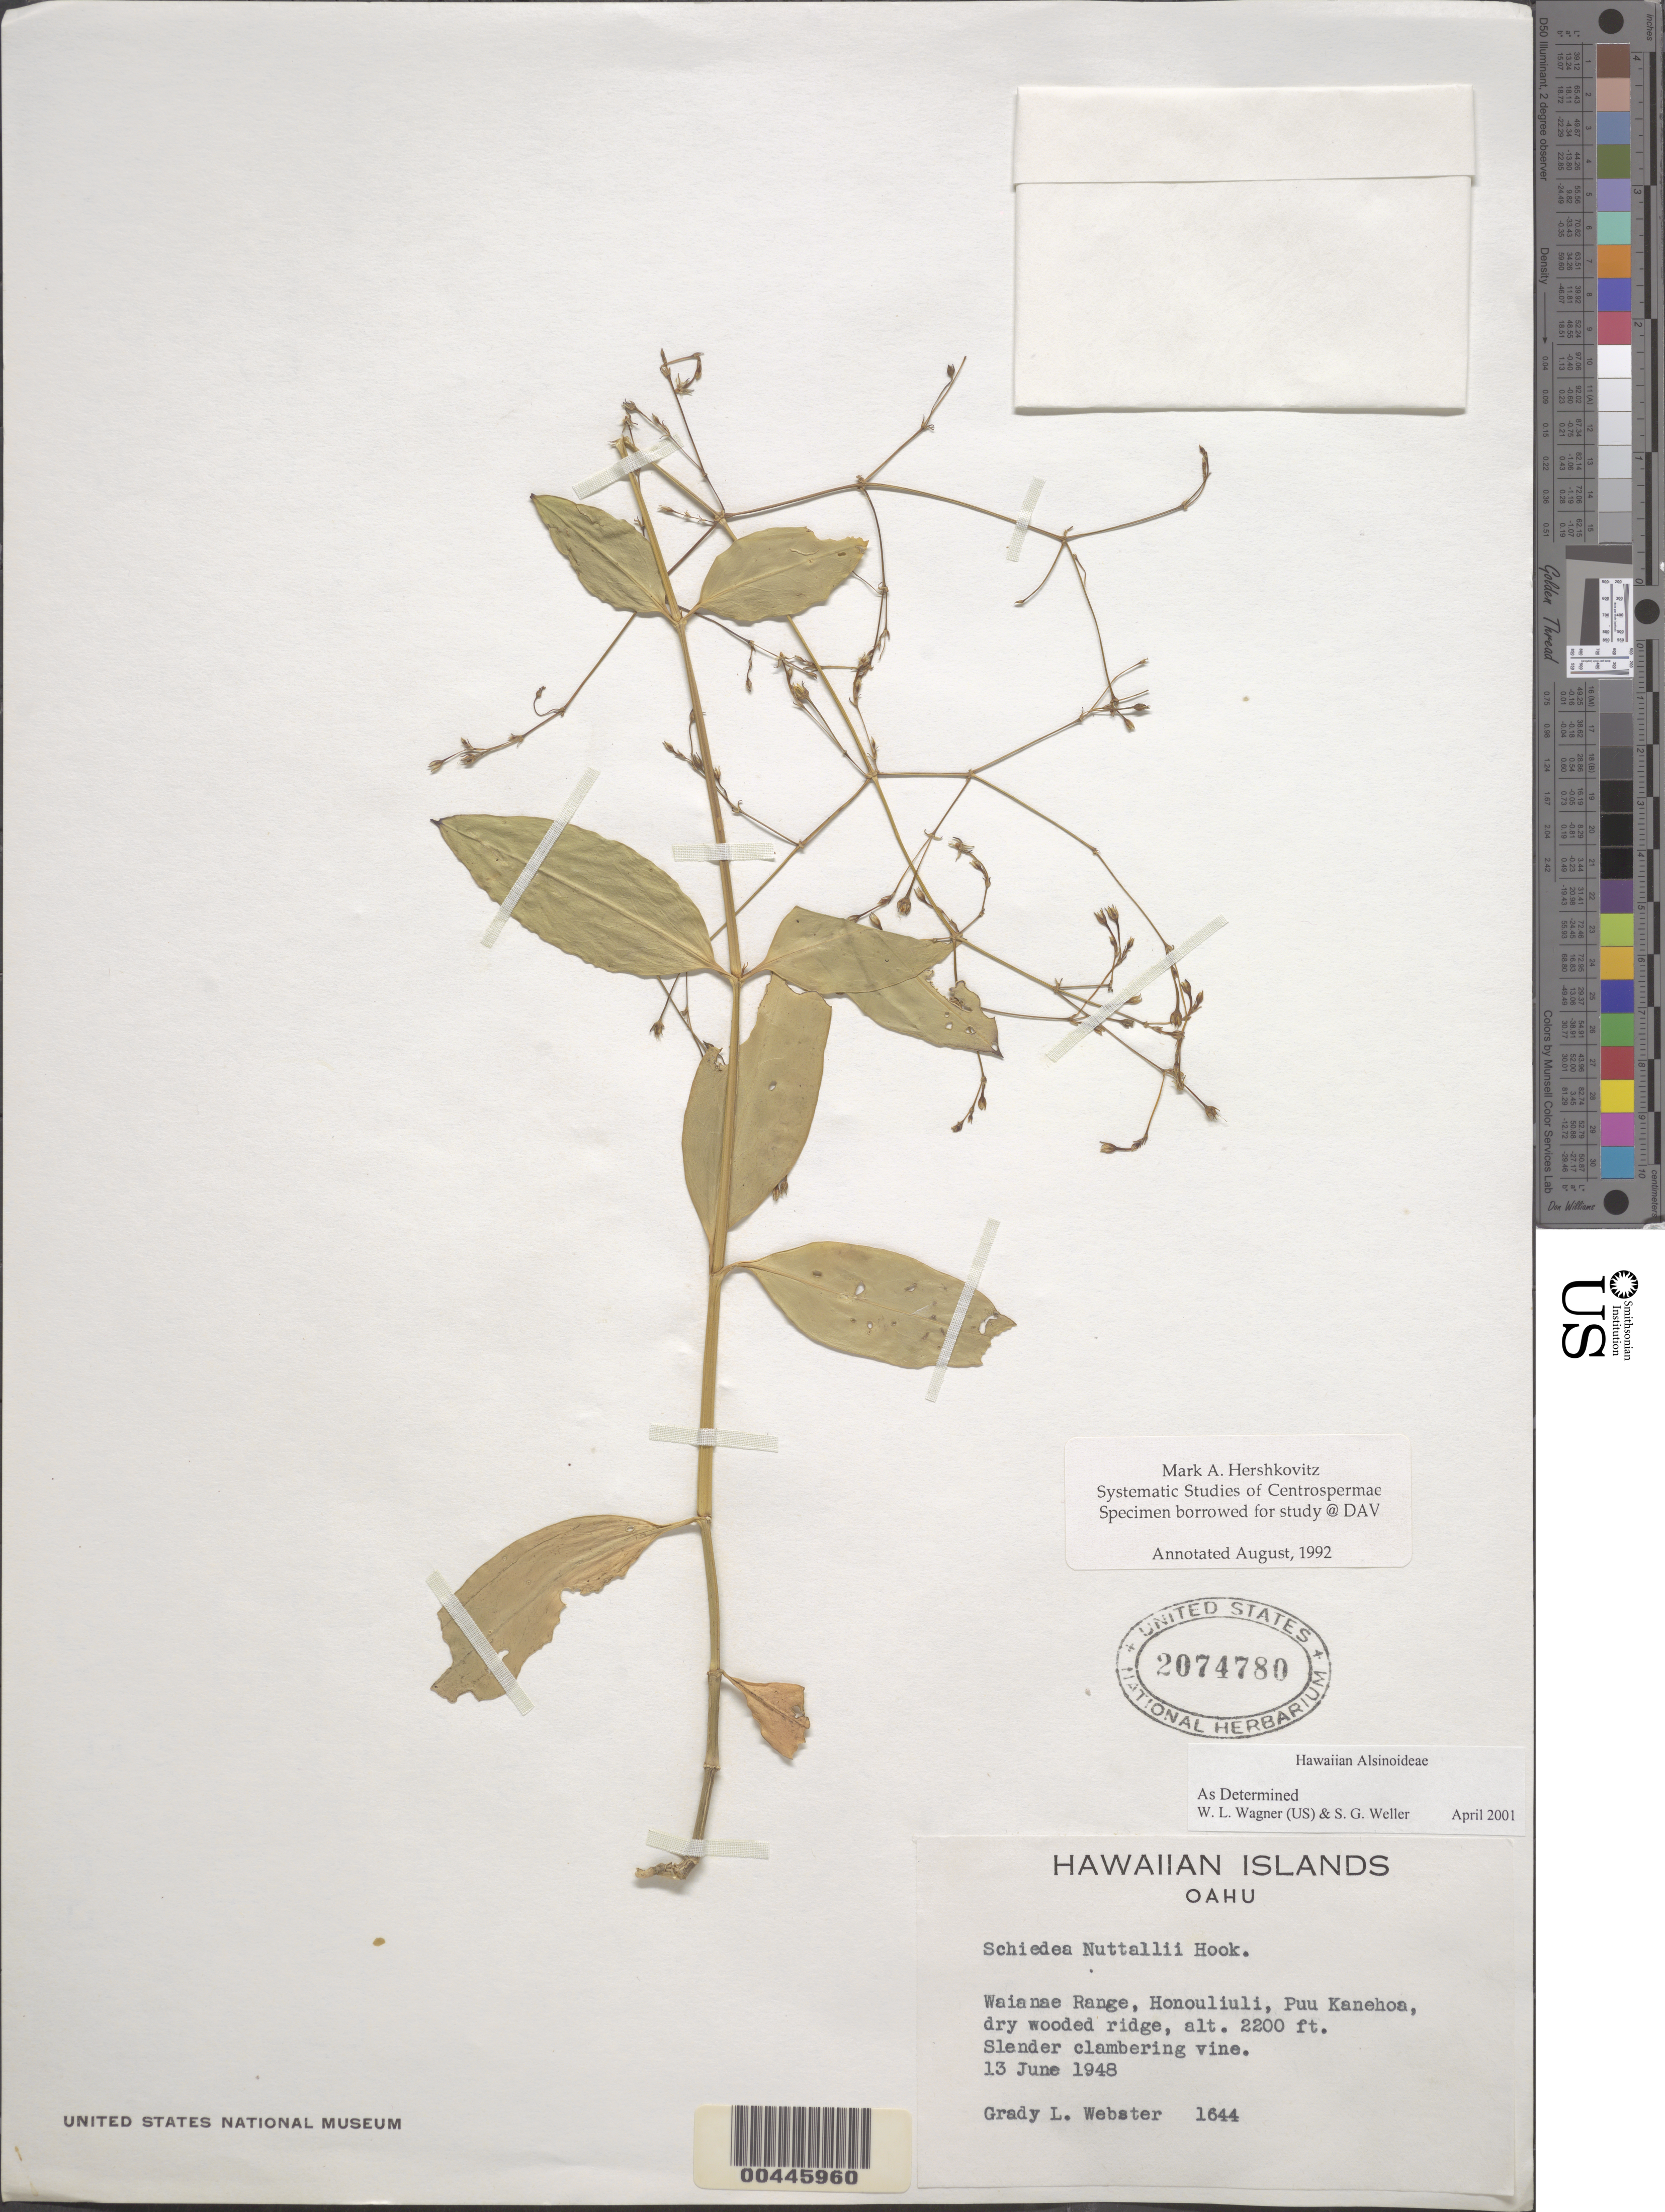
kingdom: Plantae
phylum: Tracheophyta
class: Magnoliopsida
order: Caryophyllales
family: Caryophyllaceae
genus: Schiedea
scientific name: Schiedea nuttallii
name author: Hook.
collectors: G. L. Webster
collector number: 1644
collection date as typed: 13 Jun 1948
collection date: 1948-06-13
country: United States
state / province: Hawaii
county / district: Honolulu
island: Oahu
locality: Waianae Range, Honouliuli, Puu Kanehoa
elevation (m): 671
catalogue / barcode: US 2074780